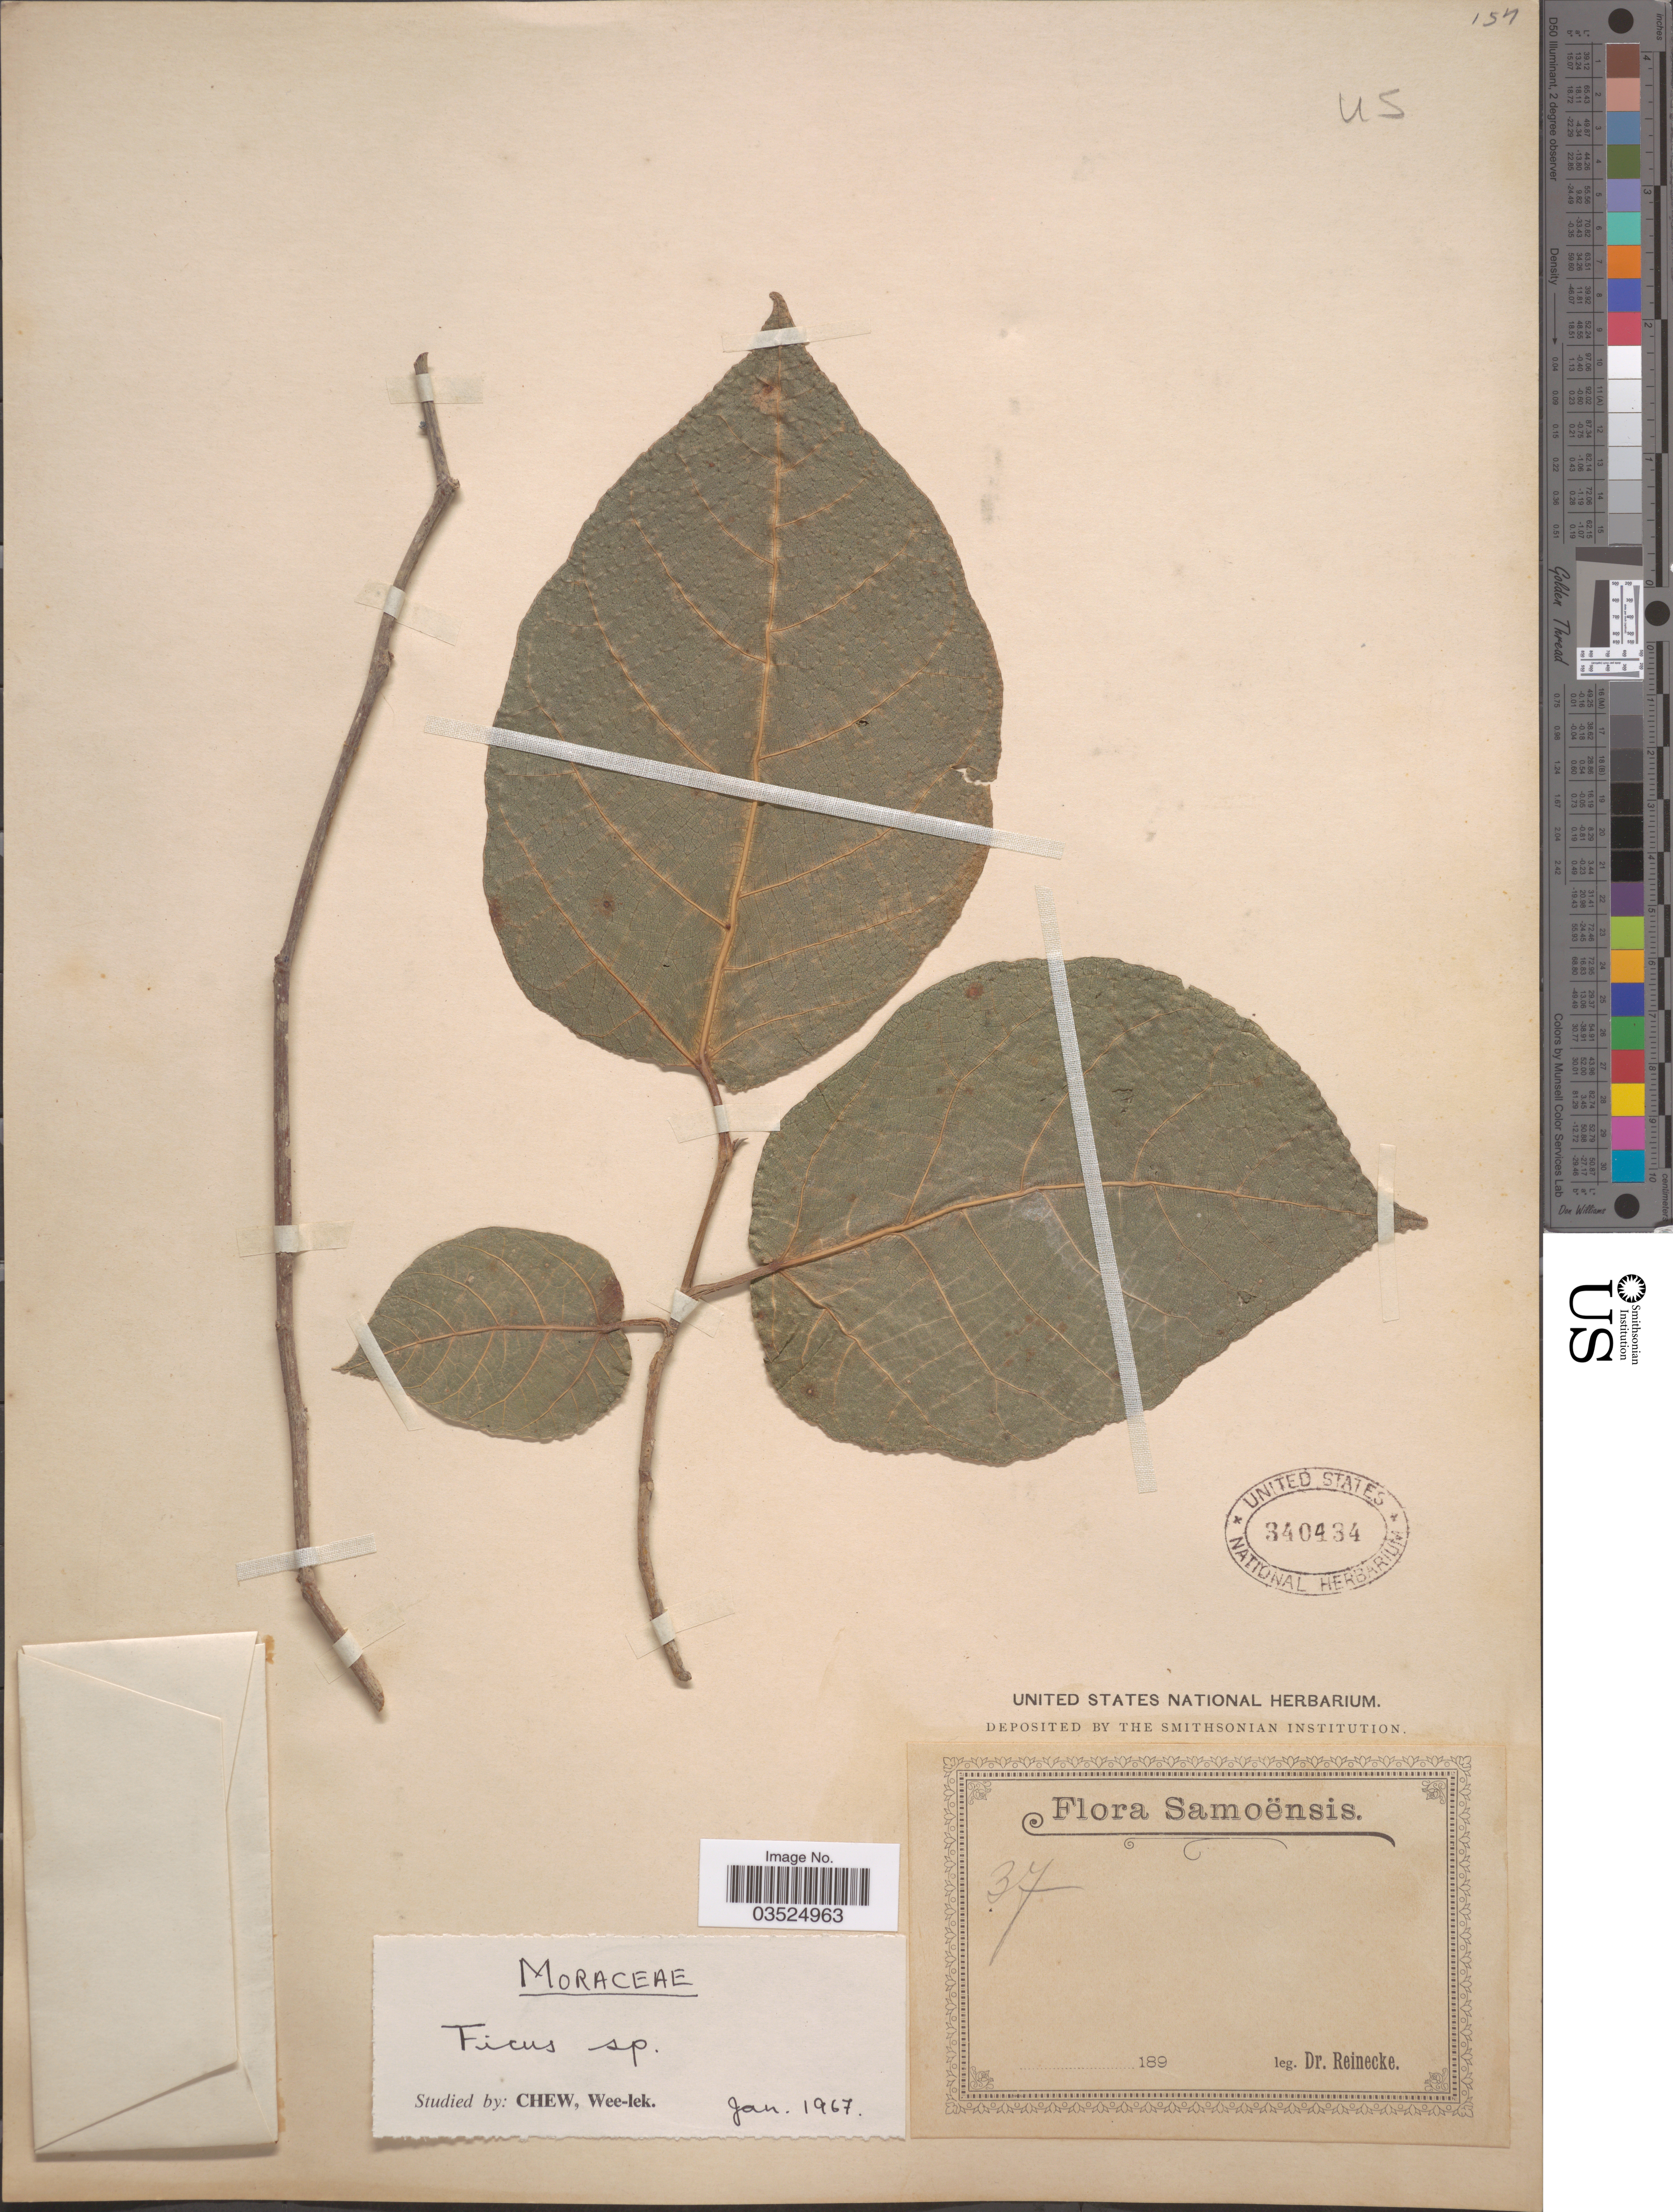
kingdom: Plantae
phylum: Tracheophyta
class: Magnoliopsida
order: Rosales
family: Moraceae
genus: Ficus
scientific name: Ficus sp.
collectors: -- Reinecke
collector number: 37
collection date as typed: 189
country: Samoa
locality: Samoënsis.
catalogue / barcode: US 340434